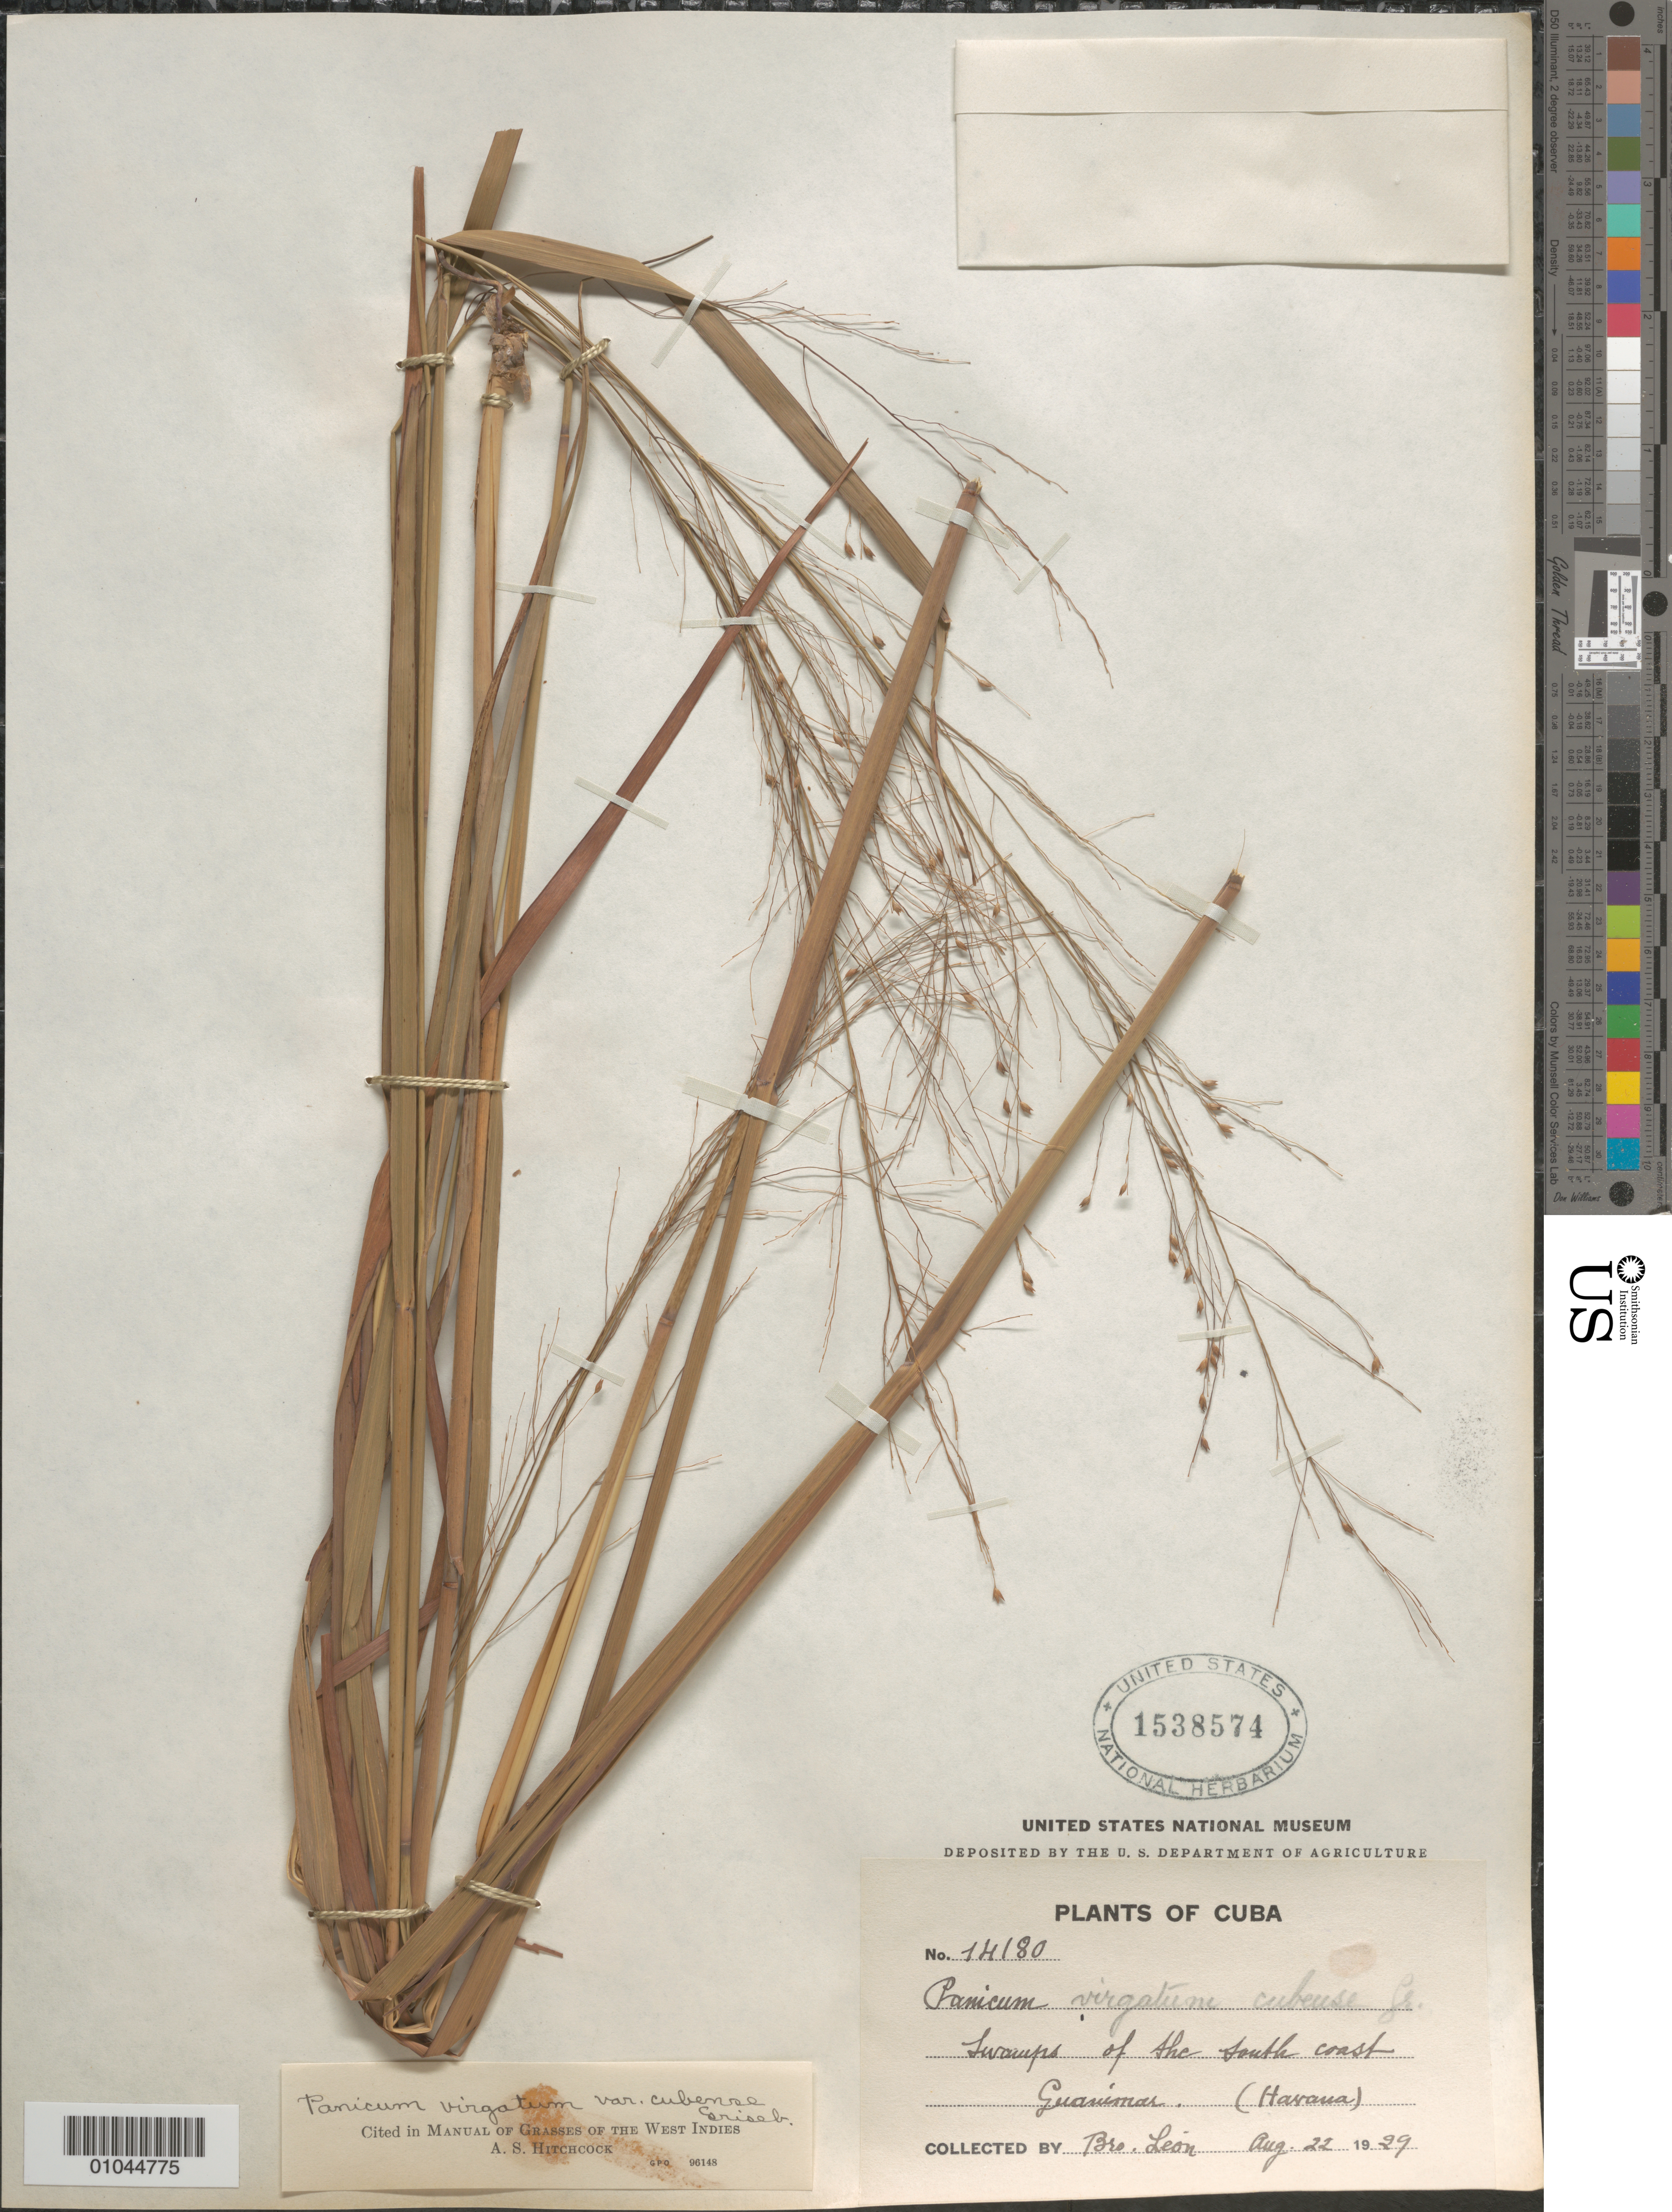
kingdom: Plantae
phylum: Tracheophyta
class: Liliopsida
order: Poales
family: Poaceae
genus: Panicum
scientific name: Panicum virgatum var. cubense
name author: Griseb.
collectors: Bro. León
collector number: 14180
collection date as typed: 22 Aug 1929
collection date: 1929-08-22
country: Cuba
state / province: La Habana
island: Cuba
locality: Guanimar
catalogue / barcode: US 1538574